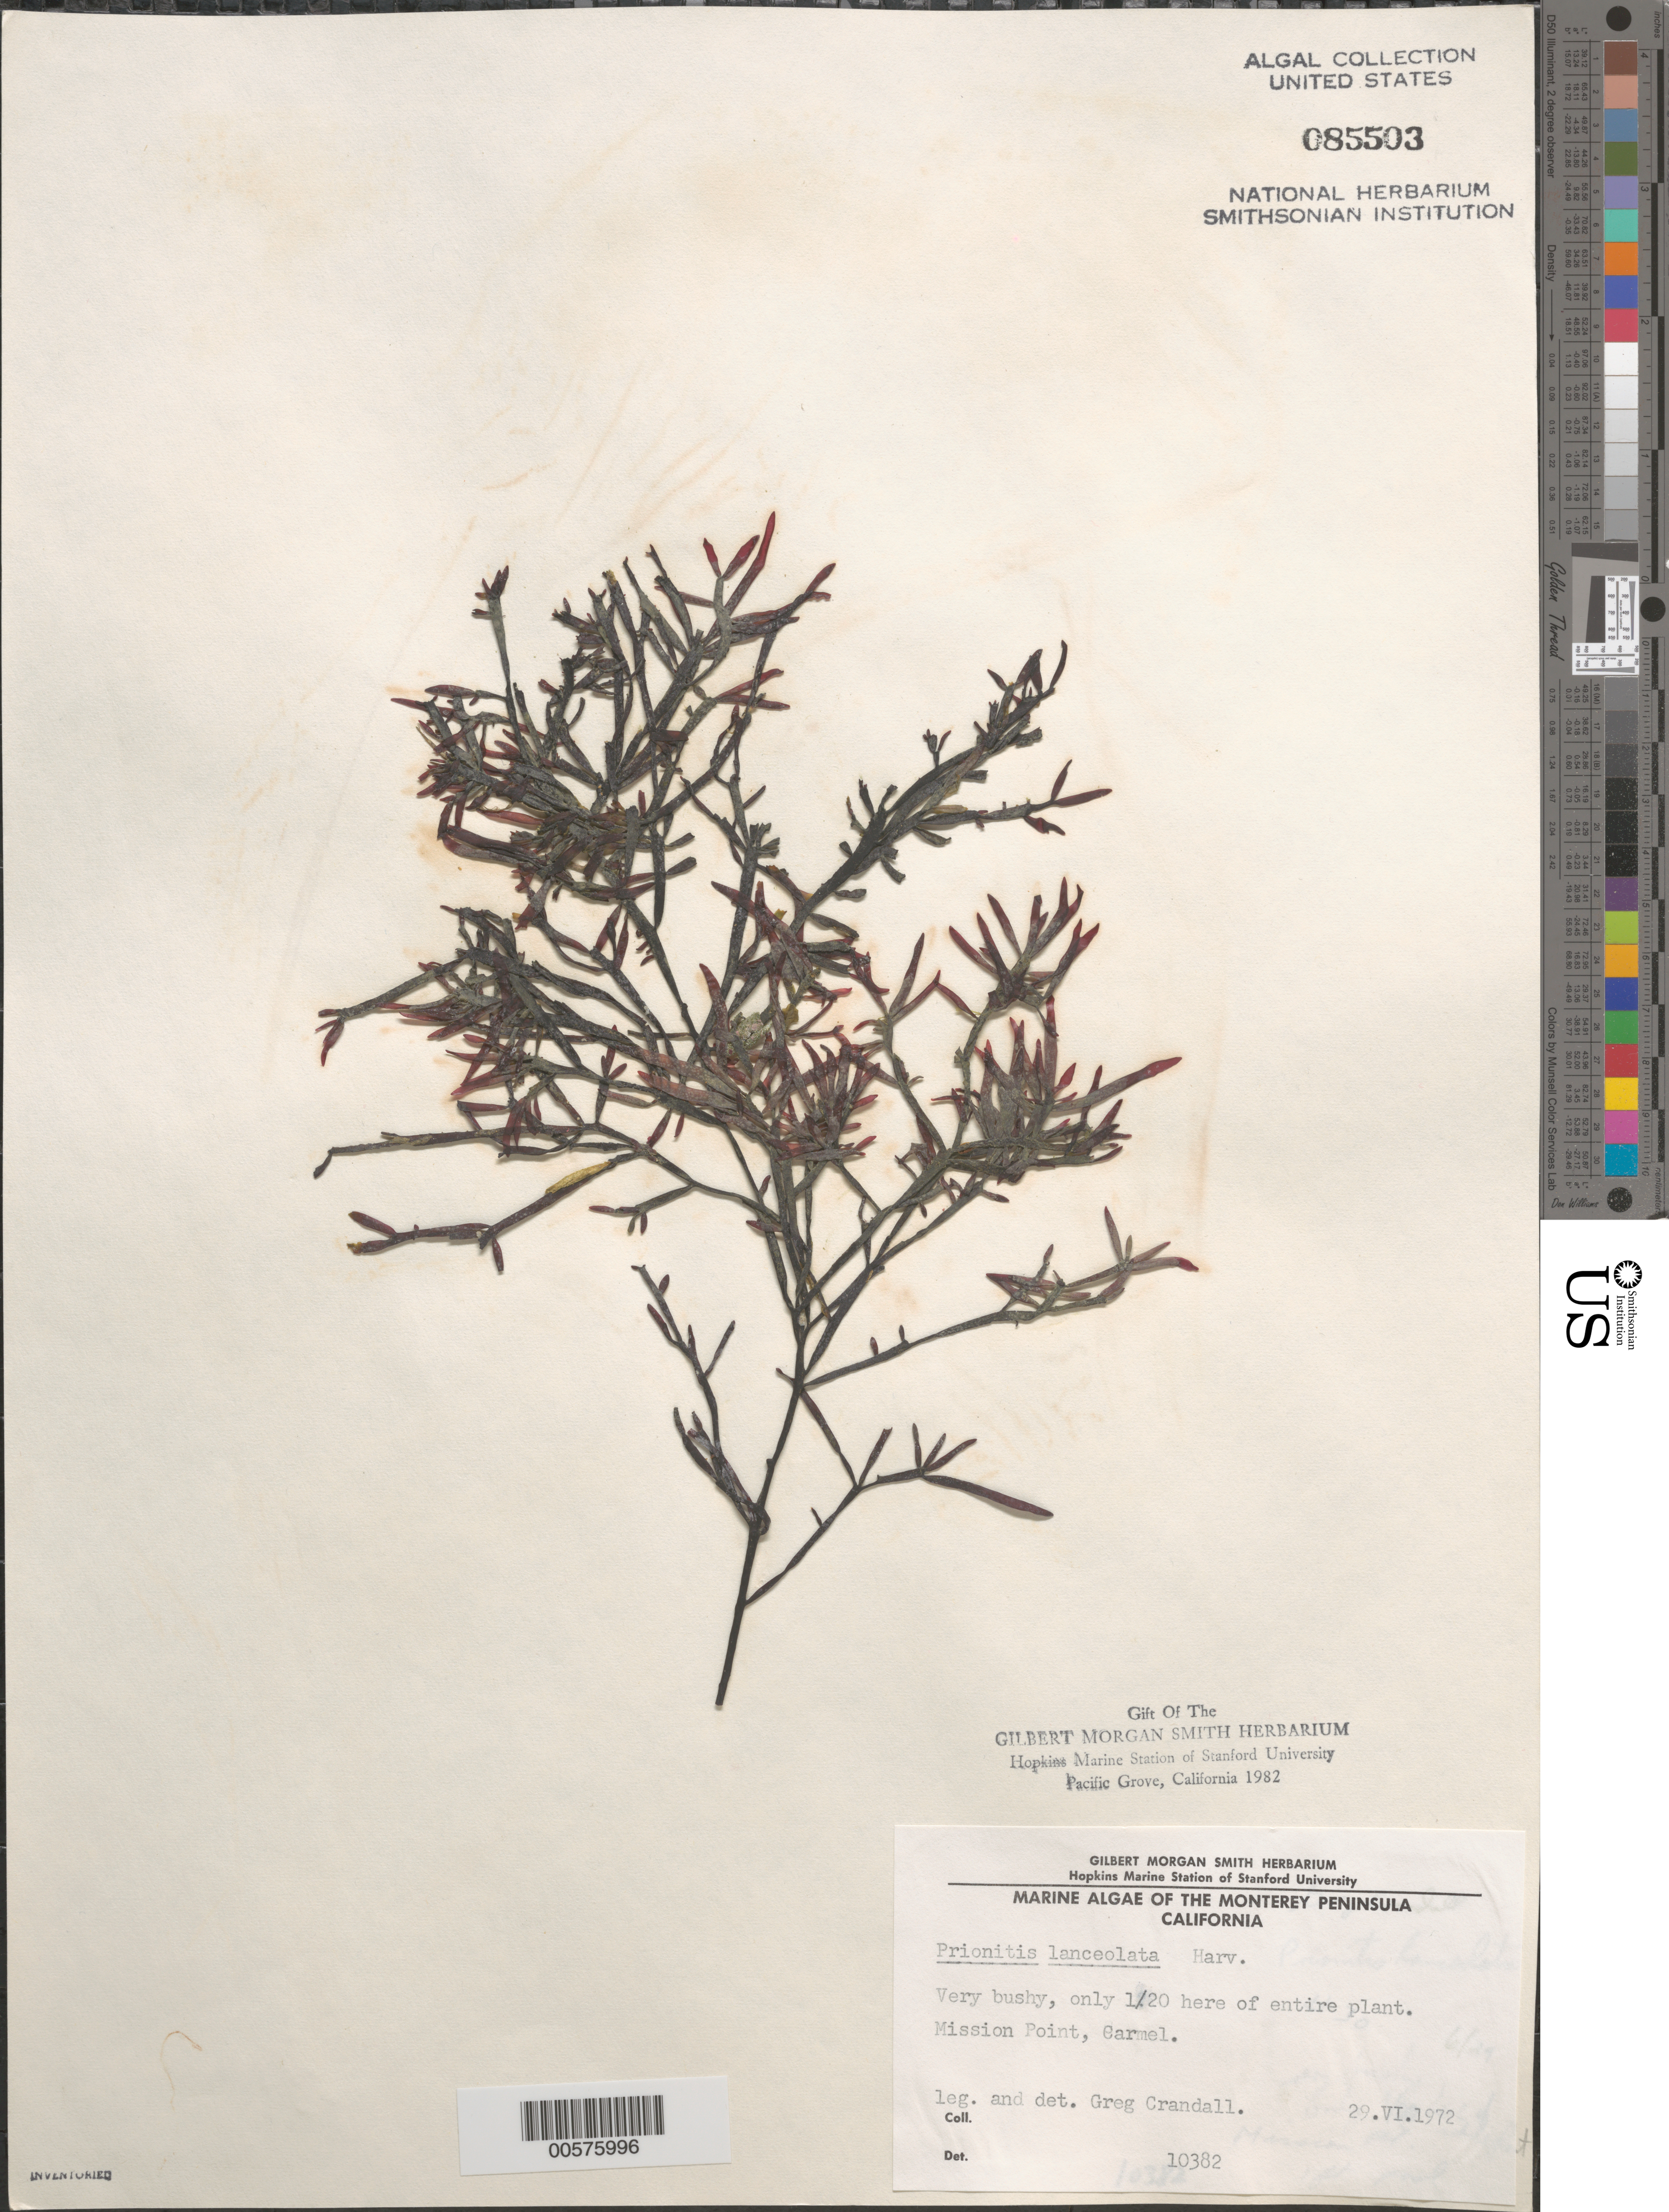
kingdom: Plantae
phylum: Rhodophyta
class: Florideophyceae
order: Cryptonemiales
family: Cryptonemiaceae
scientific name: Prionitis lanceolata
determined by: Crandall, G.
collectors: G. Crandall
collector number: IAA 10382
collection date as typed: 29 Jun 1972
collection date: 1972-06-29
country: United States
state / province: California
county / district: Monterey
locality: Mission Point, Carmel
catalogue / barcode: US 85503